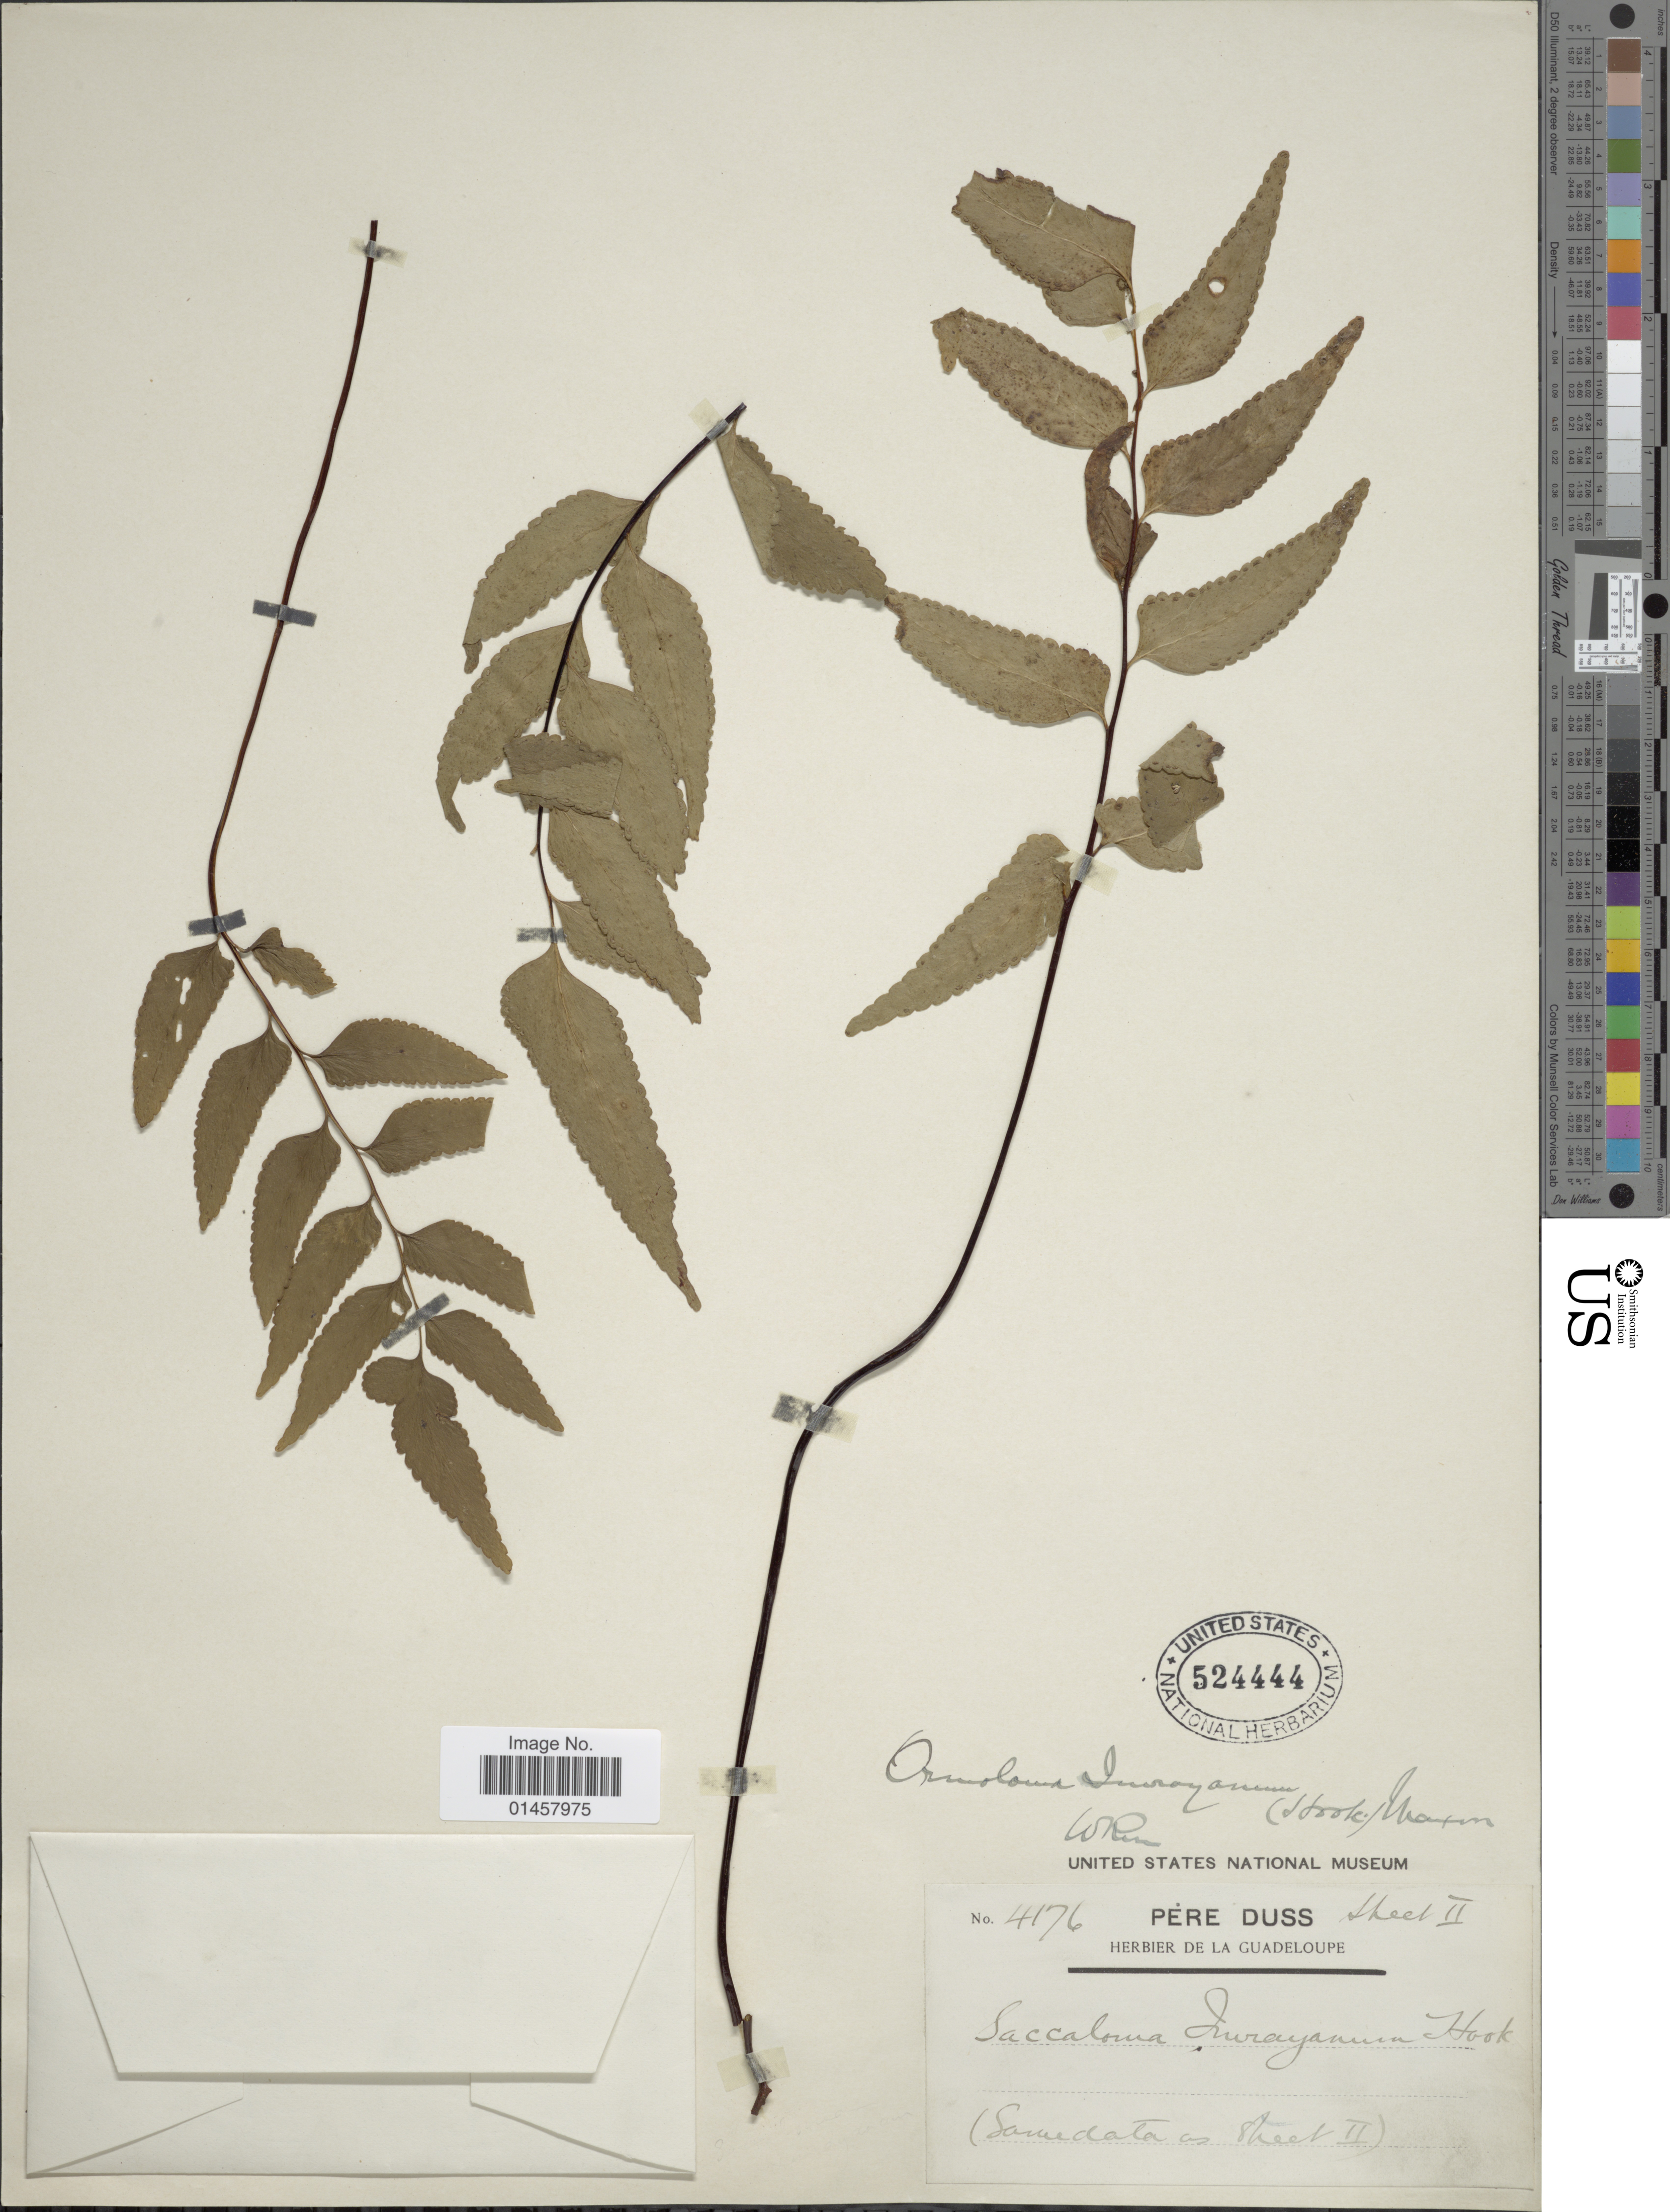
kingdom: Plantae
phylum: Tracheophyta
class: Polypodiopsida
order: Polypodiales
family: Lindsaeaceae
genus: Lindsaea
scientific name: Lindsaea imrayana comb. ined.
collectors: Père Duss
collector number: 4176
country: Guadeloupe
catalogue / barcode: US 524444